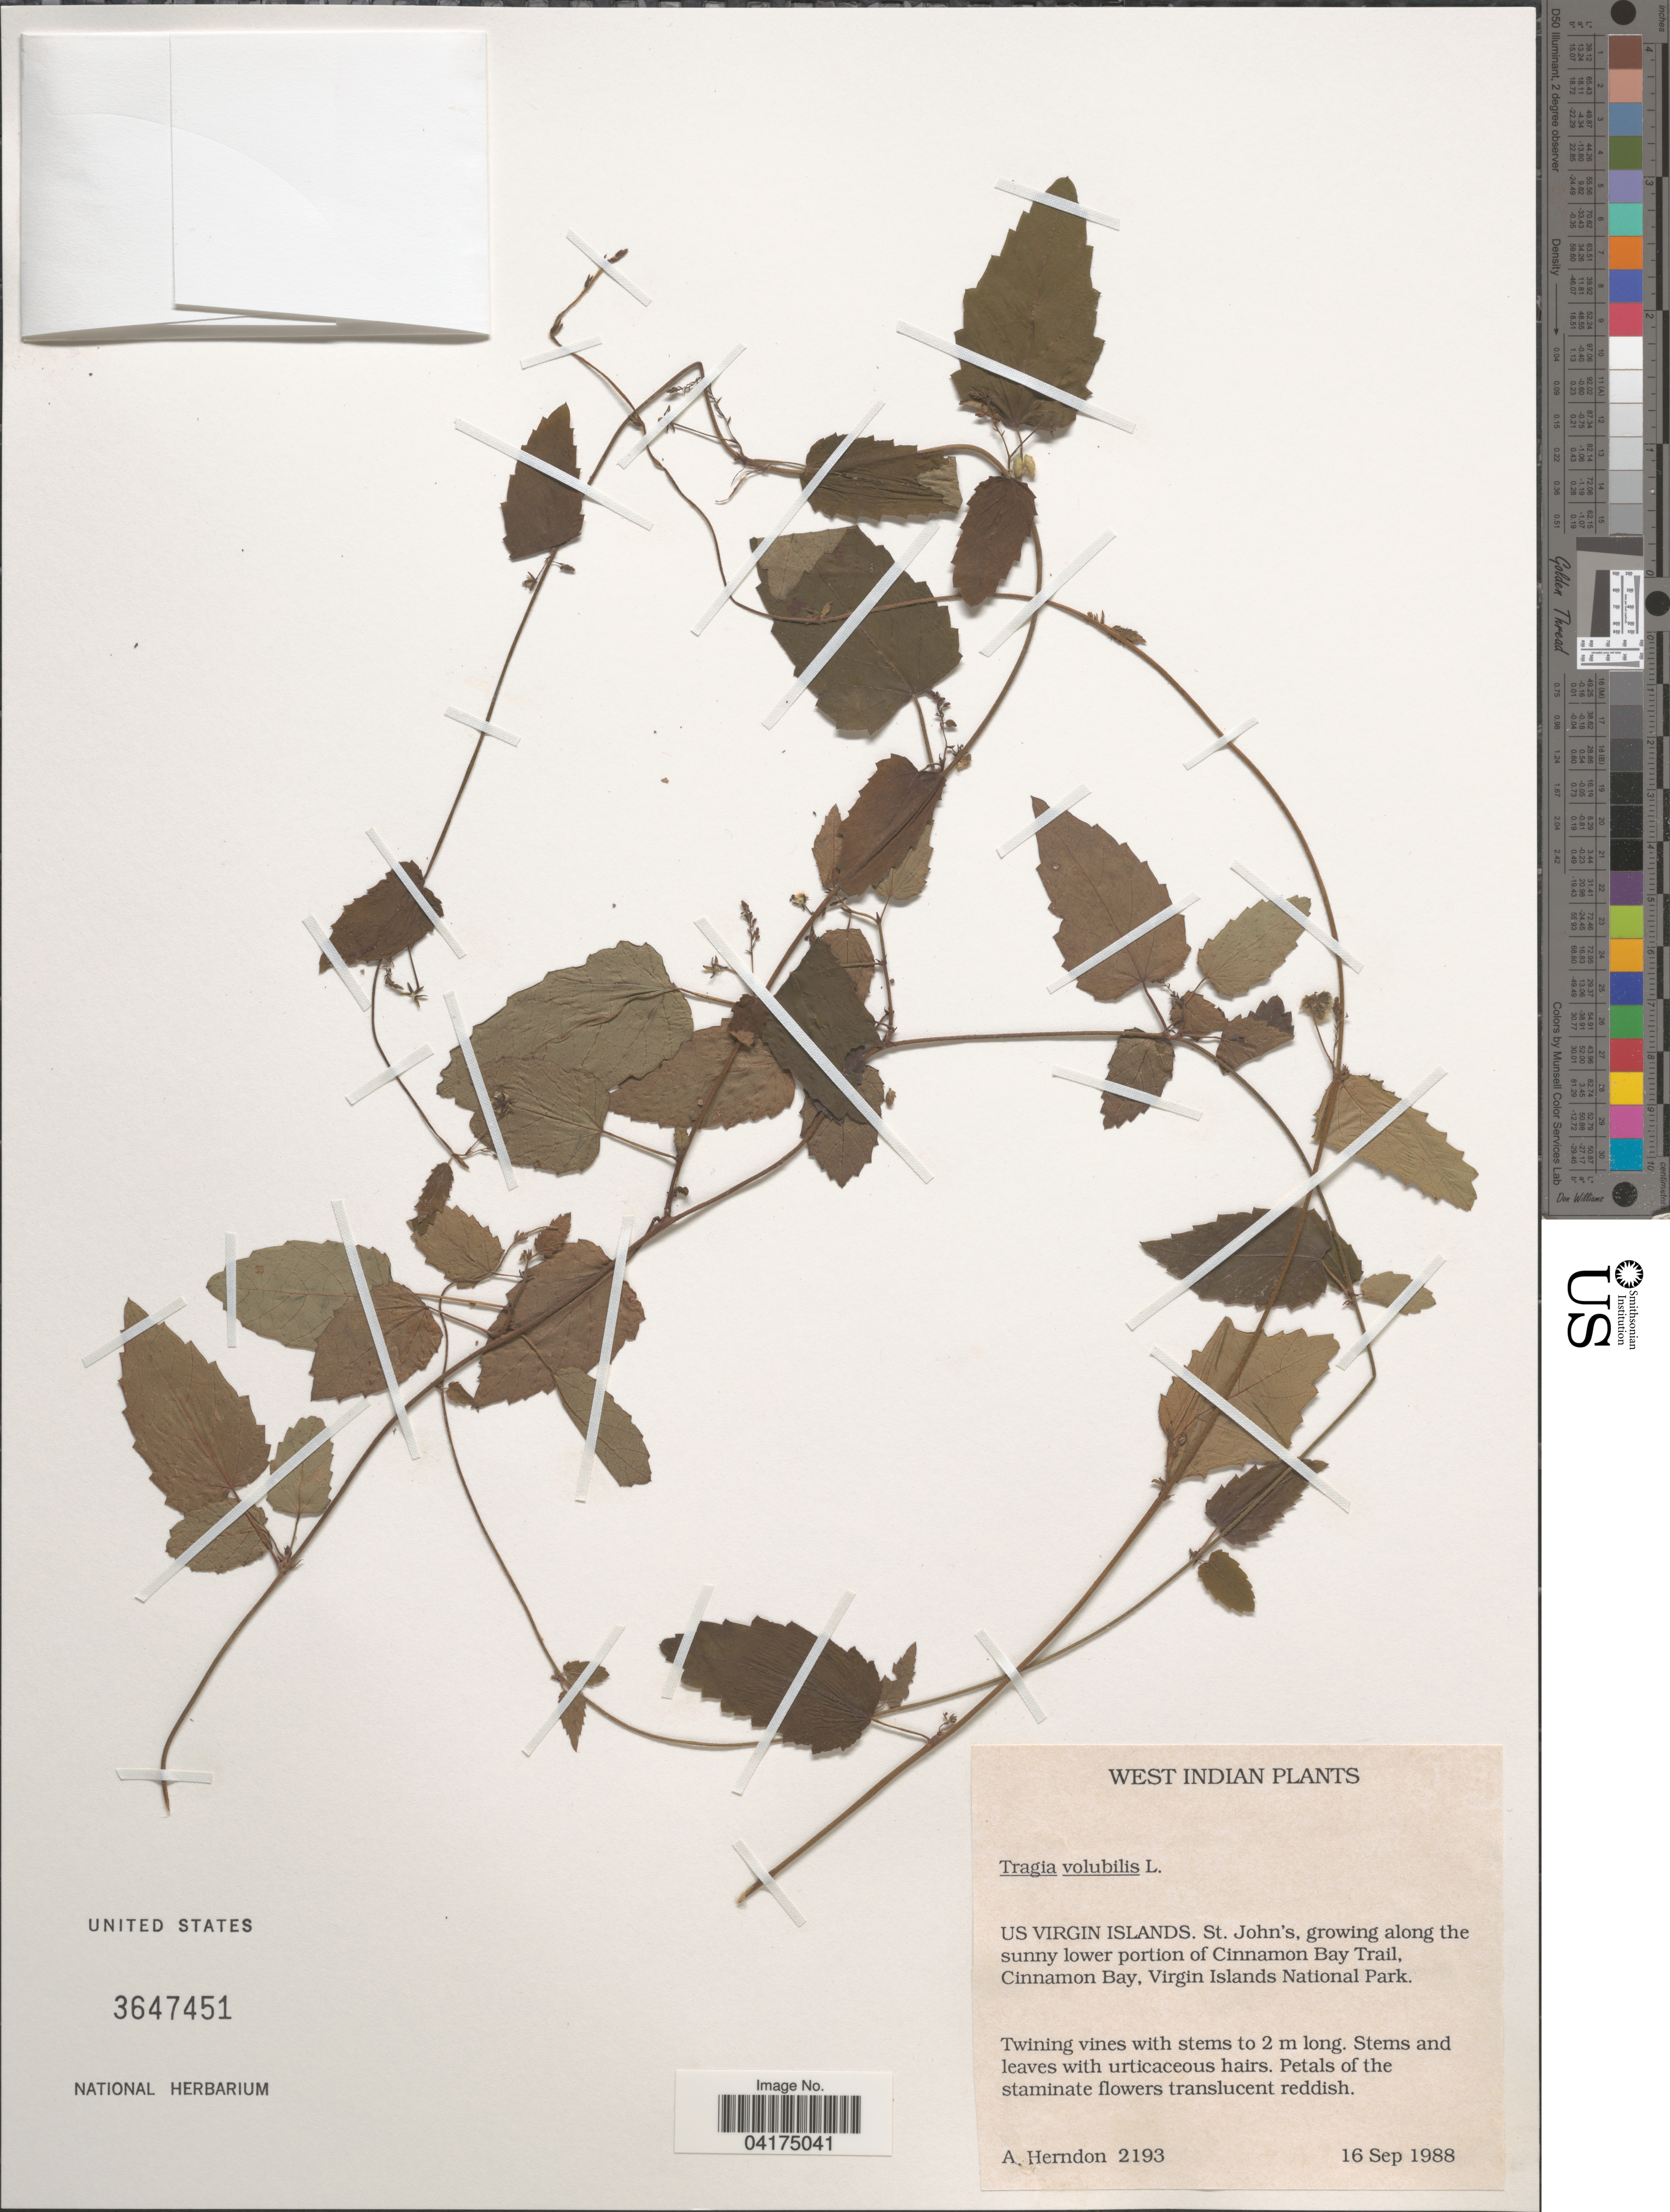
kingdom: Plantae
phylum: Tracheophyta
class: Magnoliopsida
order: Malpighiales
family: Euphorbiaceae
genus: Tragia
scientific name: Tragia volubilis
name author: L.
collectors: A. Herndon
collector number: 2193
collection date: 1988-09-16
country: U.S. Virgin Islands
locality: West Indian. St. John's, growing along the sunny lower portion of Cinnamon Bay Trail, Cinnamon Bay, Virgin Islands National Park.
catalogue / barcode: US 3647451